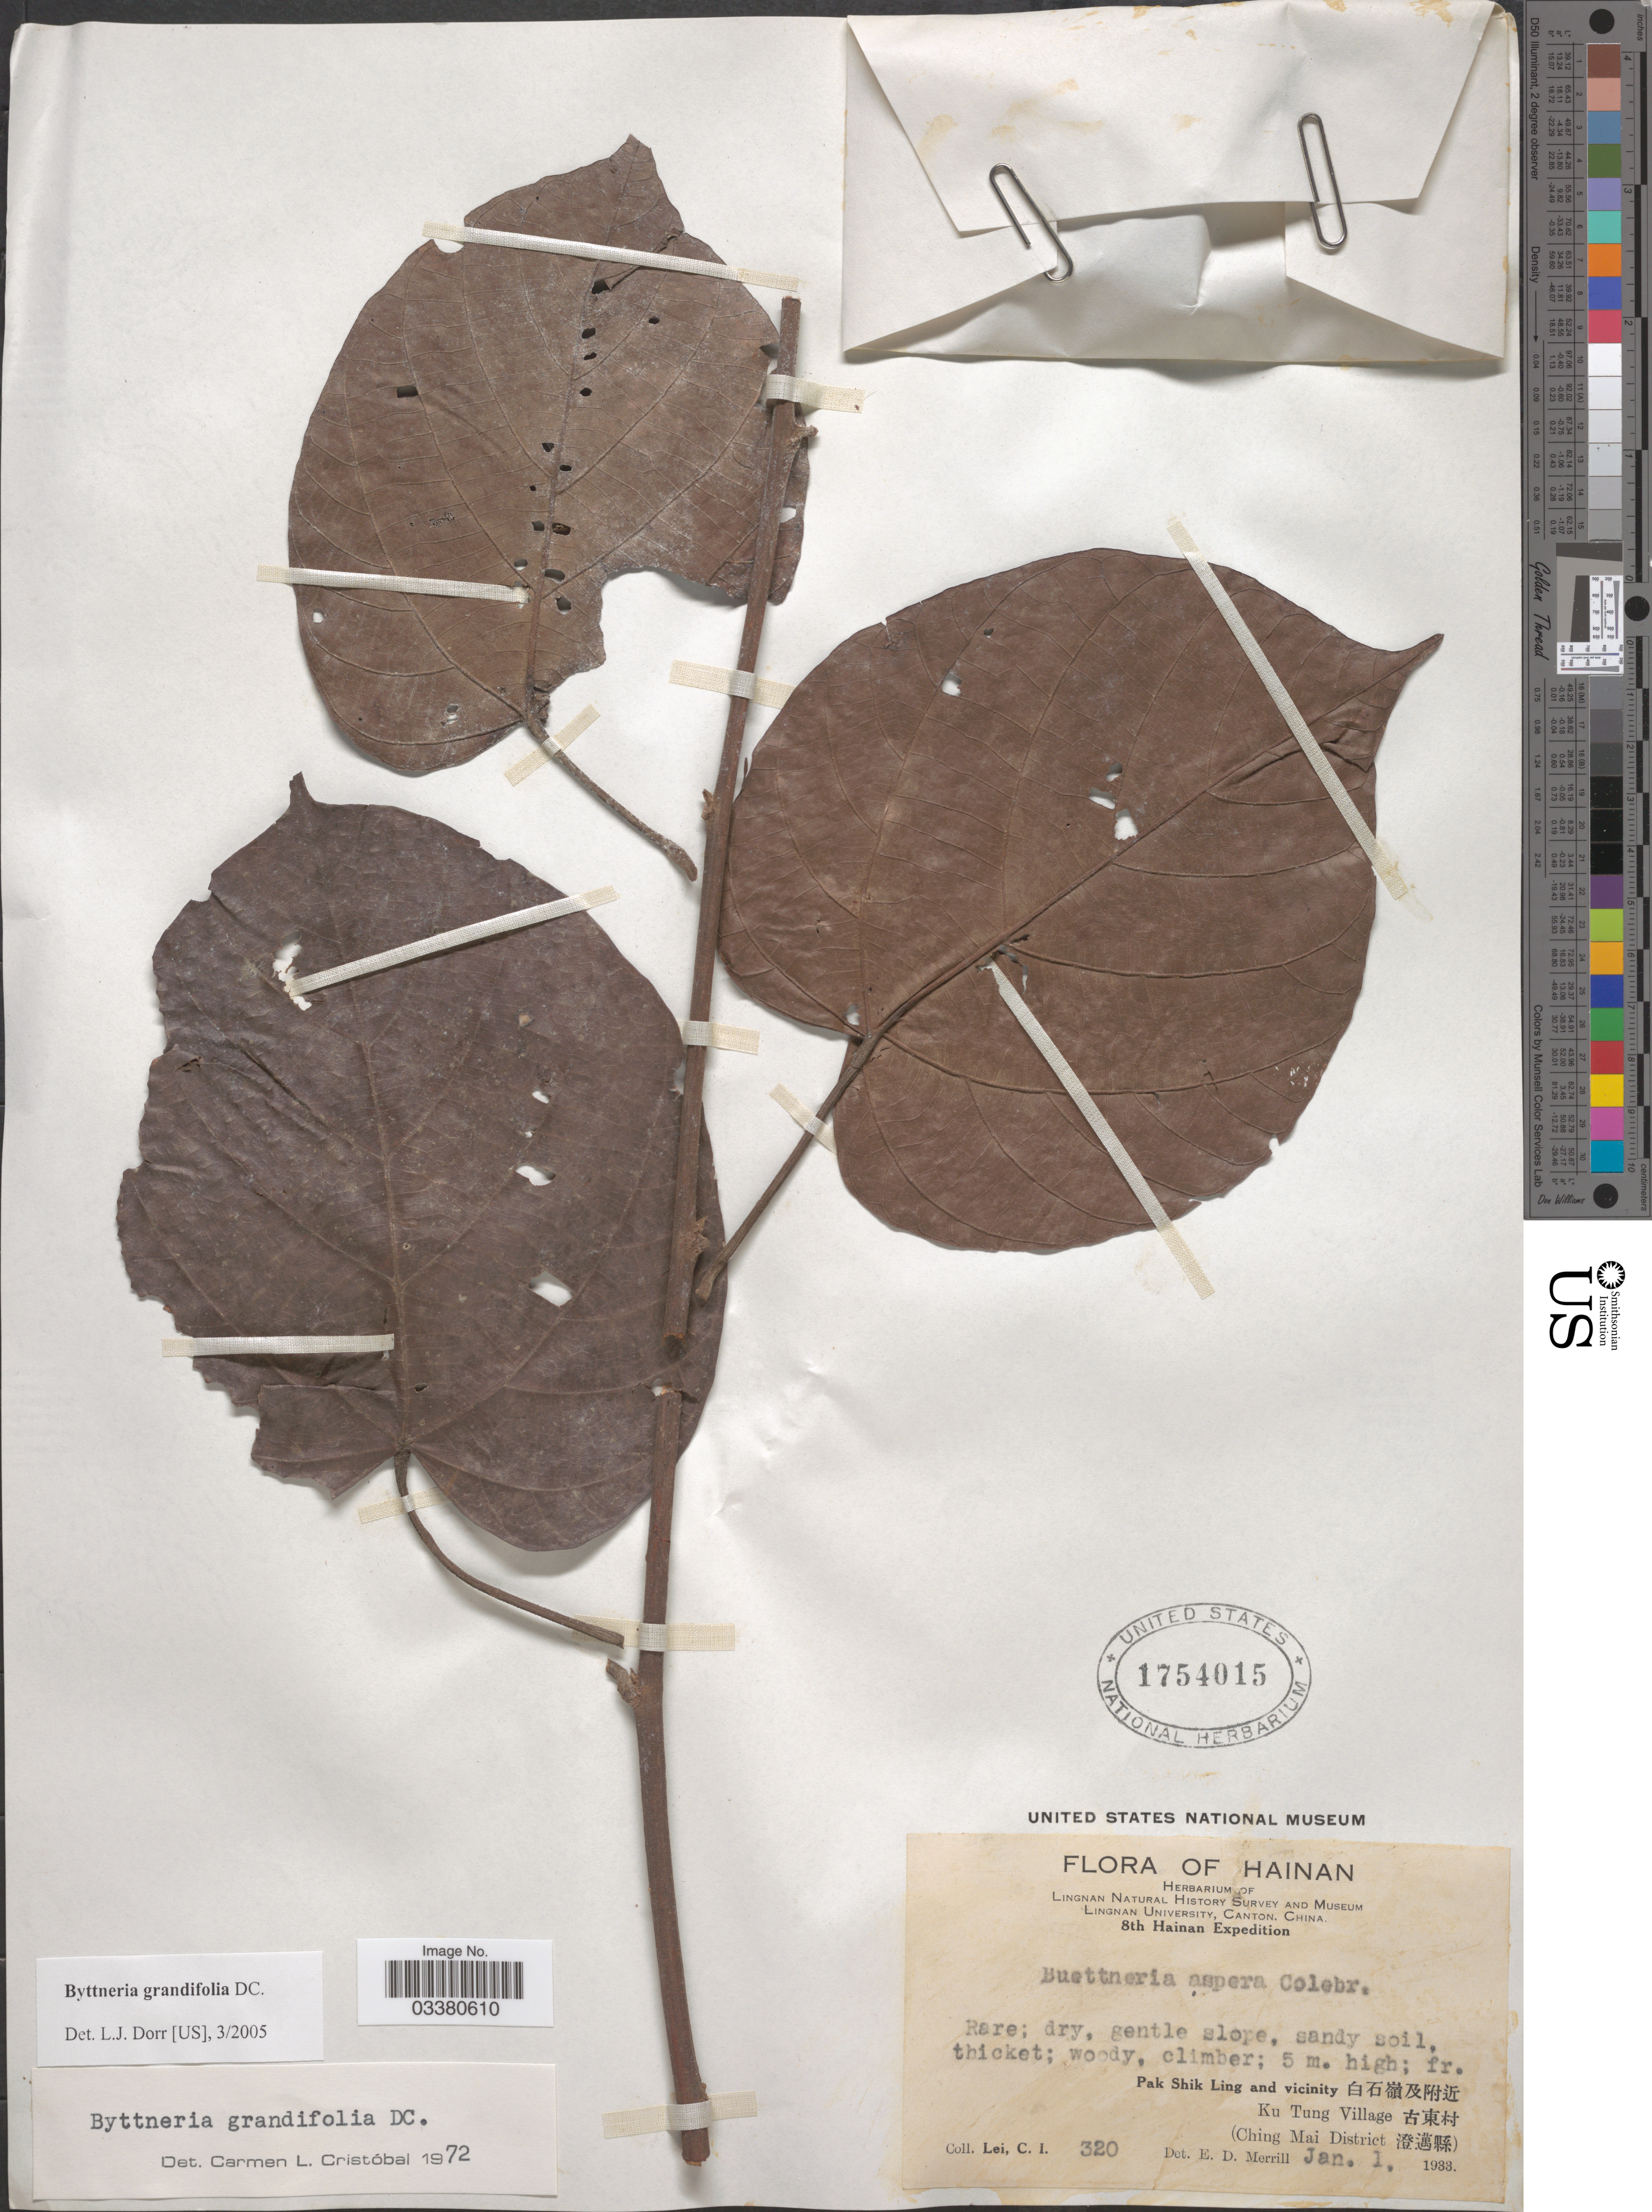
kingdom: Plantae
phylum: Tracheophyta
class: Magnoliopsida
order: Malvales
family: Malvaceae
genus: Byttneria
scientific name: Byttneria grandifolia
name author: DC.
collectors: C. I. Lei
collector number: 320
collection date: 1933-01-01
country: China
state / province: Hainan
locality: PakShikLing and Vicinity, Ku Tung Village, (Ching Mai District), (Ching Mai District.)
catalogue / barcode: US 1754015